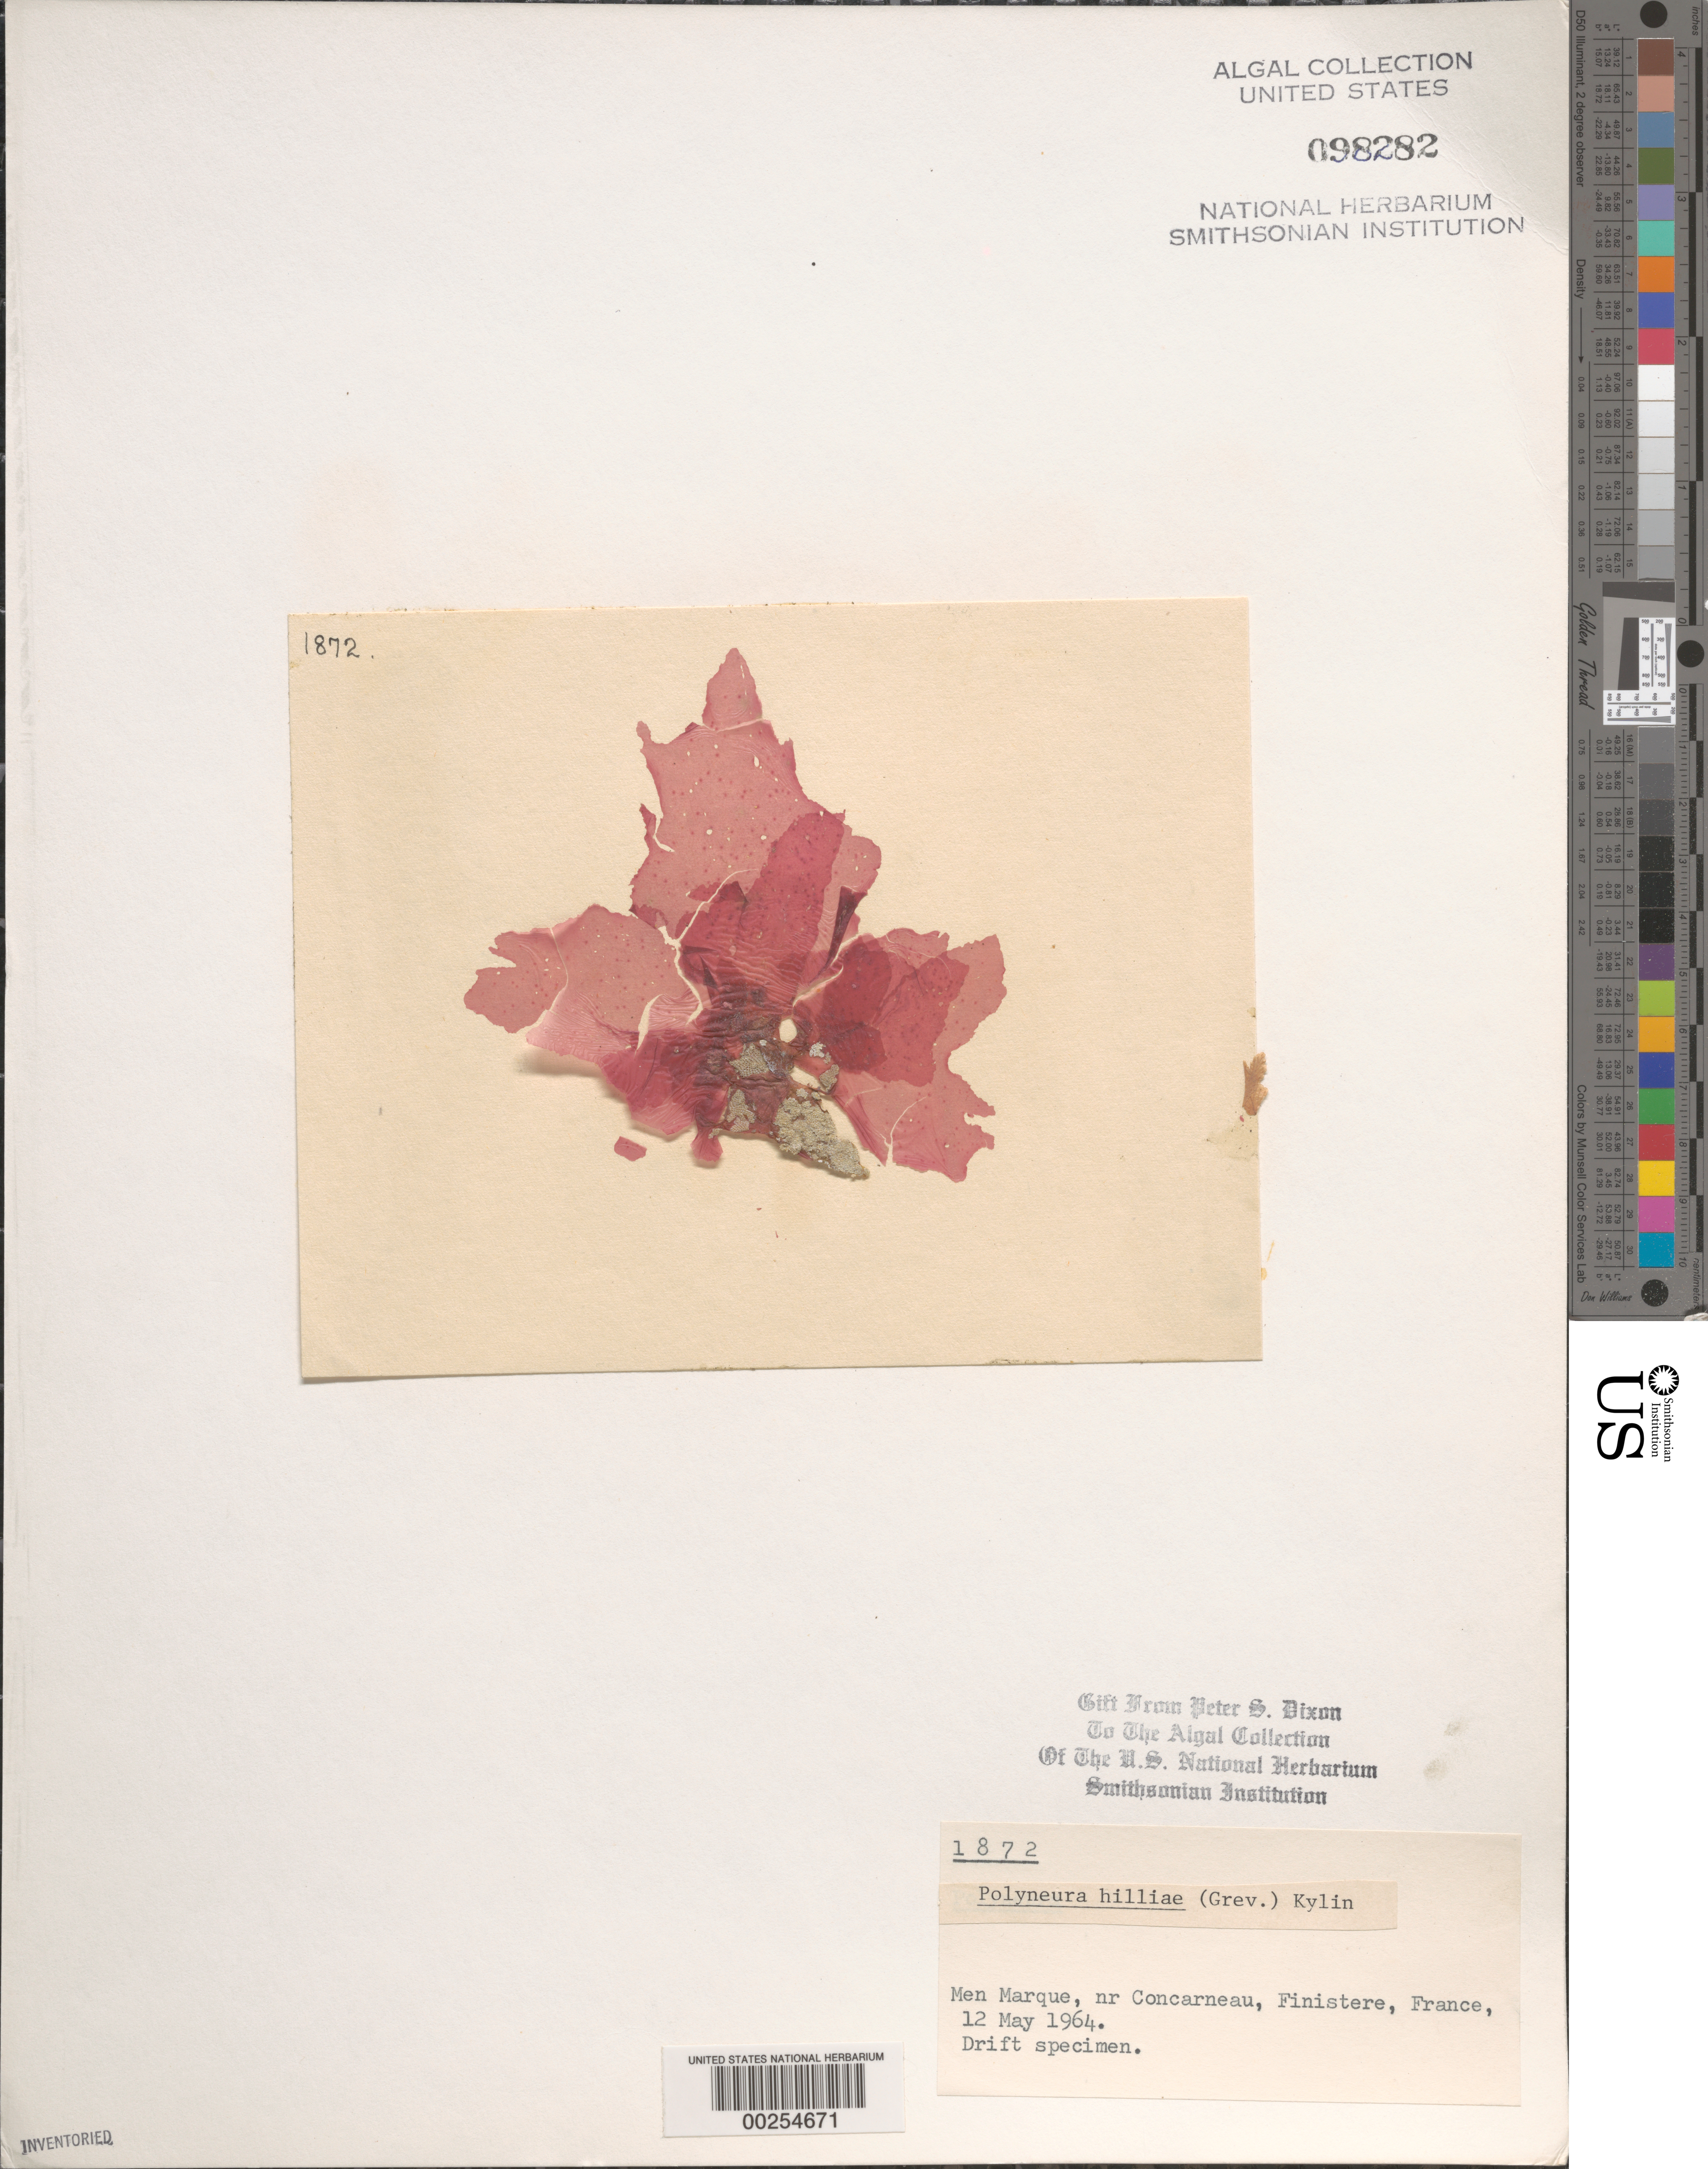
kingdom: Plantae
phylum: Rhodophyta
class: Florideophyceae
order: Ceramiales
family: Delesseriaceae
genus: Polyneura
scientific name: Polyneura bonnemaisonii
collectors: P. S. Dixon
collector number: PSD 1872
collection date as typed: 12 May 1964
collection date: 1964-05-12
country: France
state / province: Bretagne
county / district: Finistère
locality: Men marque, near concarneau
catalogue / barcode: US 98282